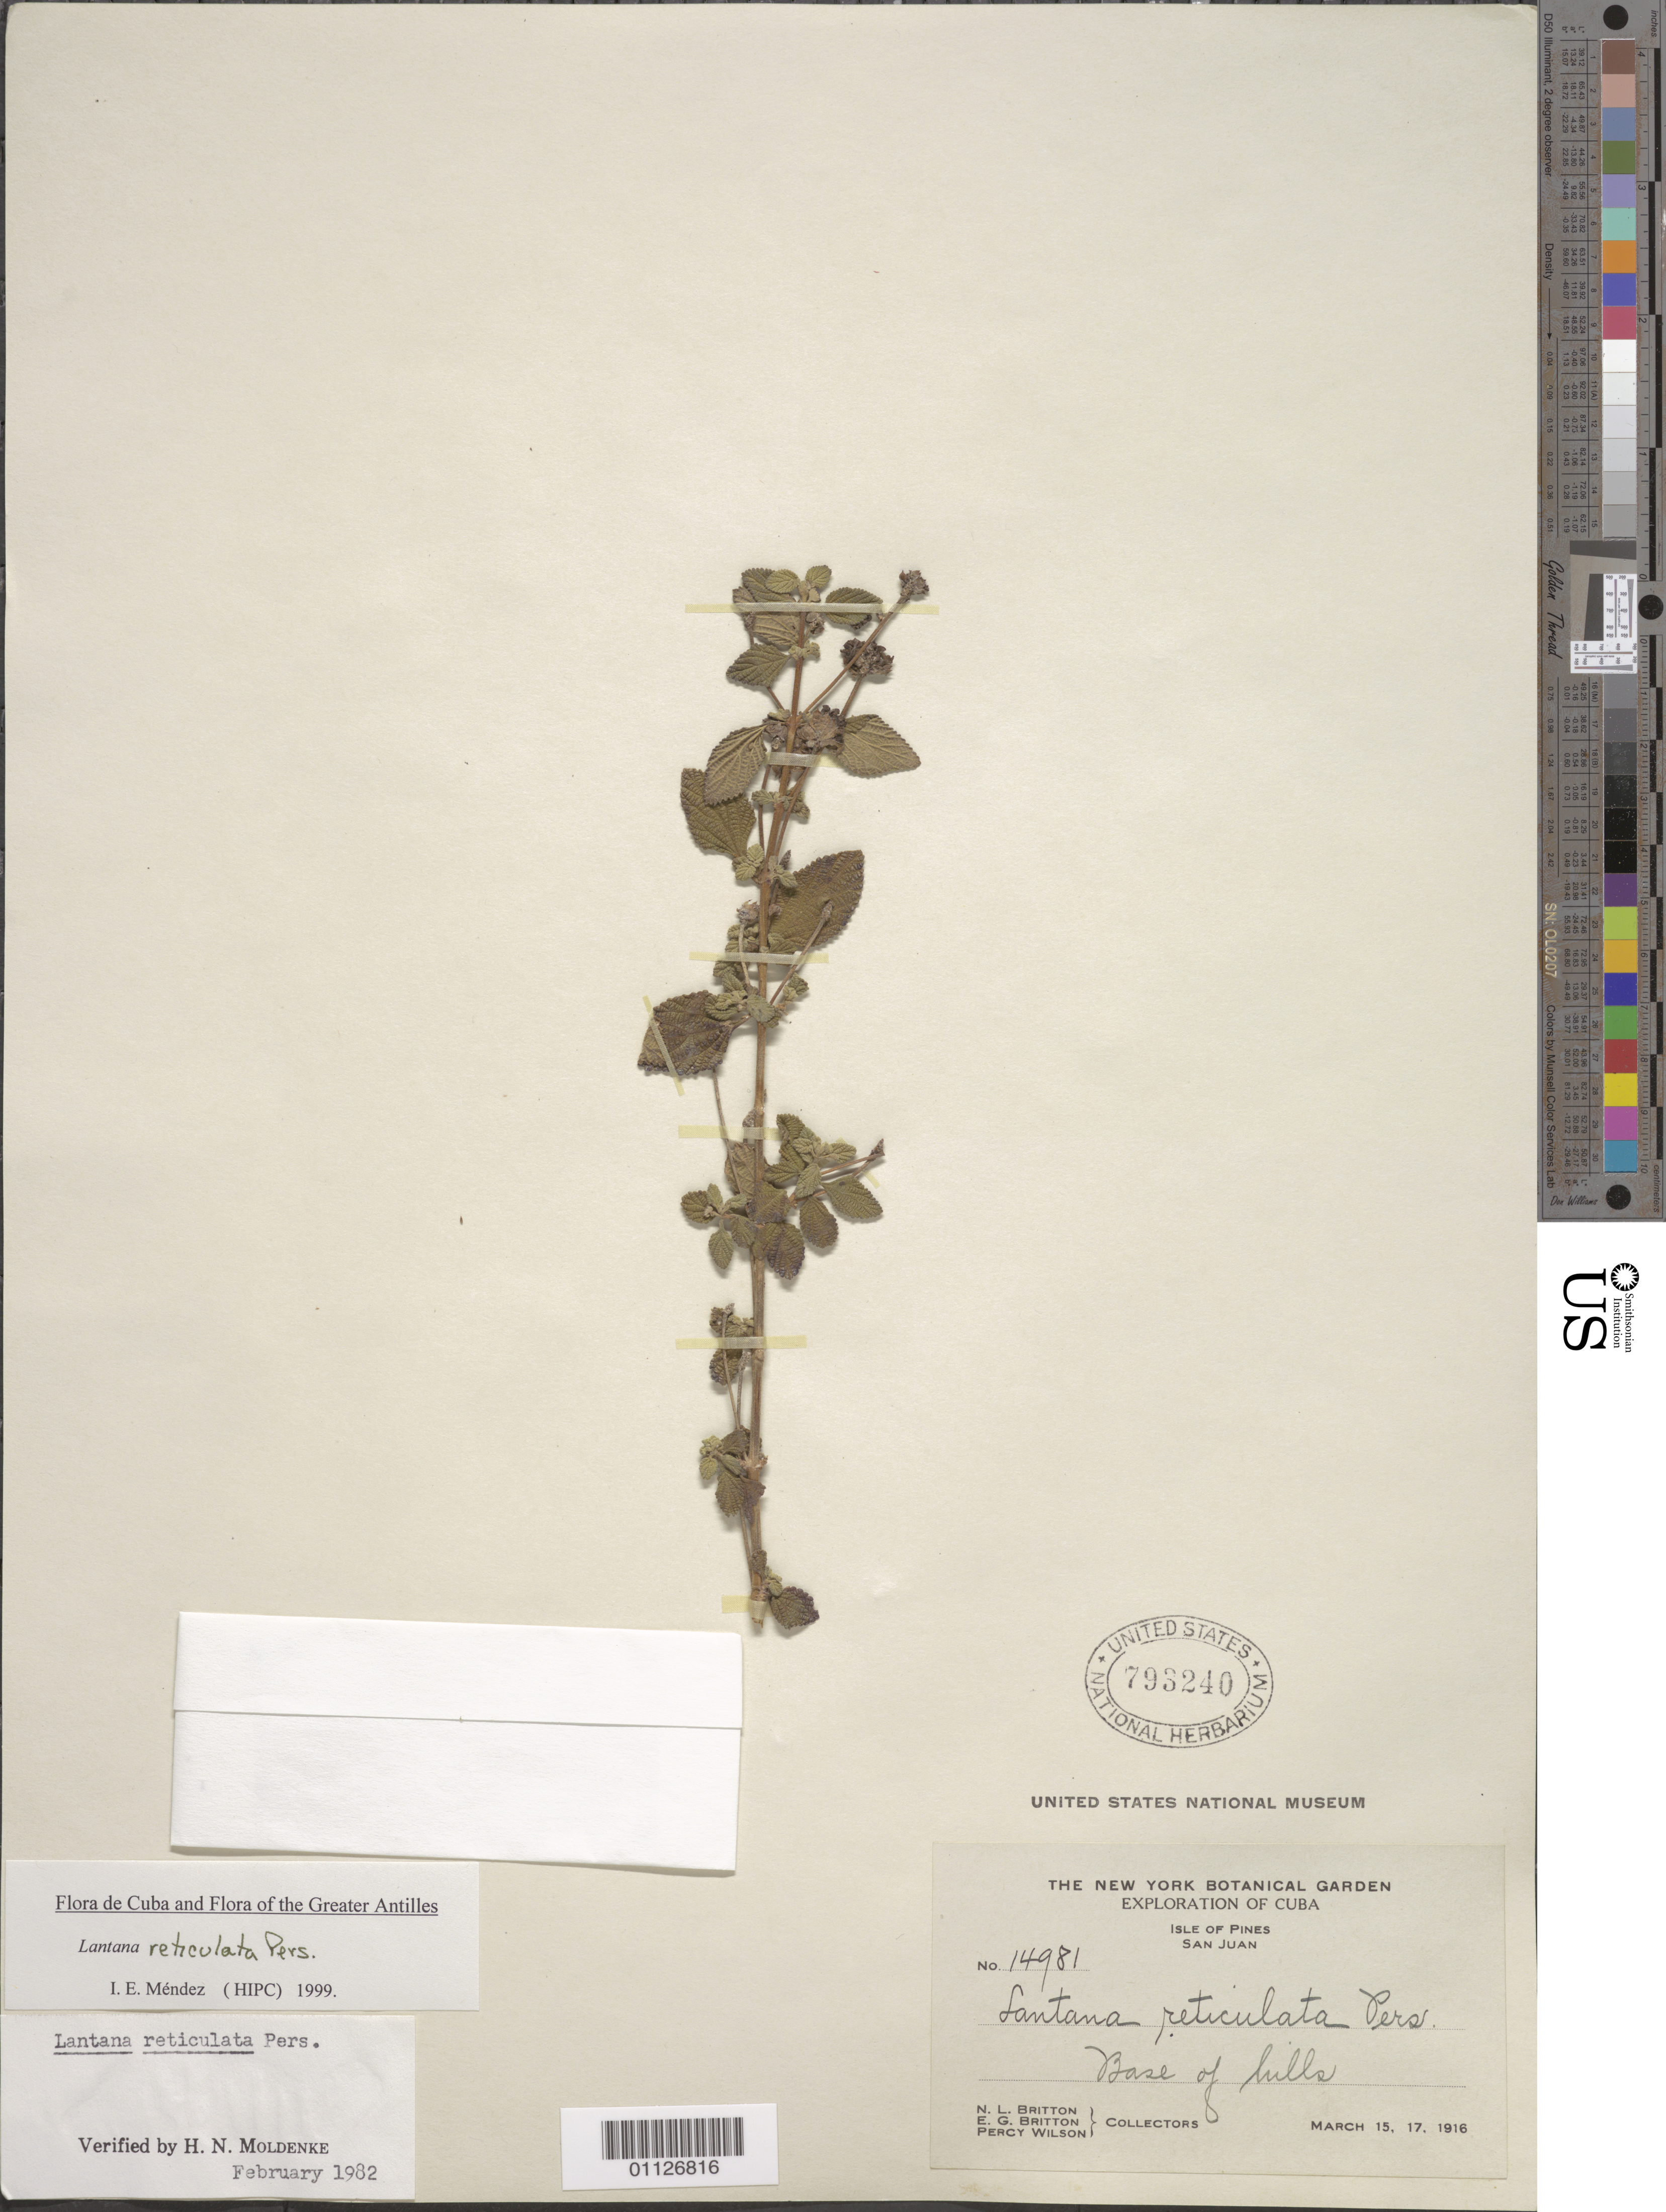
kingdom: Plantae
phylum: Tracheophyta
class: Magnoliopsida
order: Lamiales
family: Verbenaceae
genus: Lantana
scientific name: Lantana reticulata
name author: Pers.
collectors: N. Britton, E. G. Britton & P. Wilson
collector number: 14981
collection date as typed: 15 Mar 1916 to 17 Mar 1916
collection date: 1916-03-15/1916-03-17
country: Cuba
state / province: Isla de La Juventud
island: Isla de la Juventud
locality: San Juan, base of hills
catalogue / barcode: US 793240